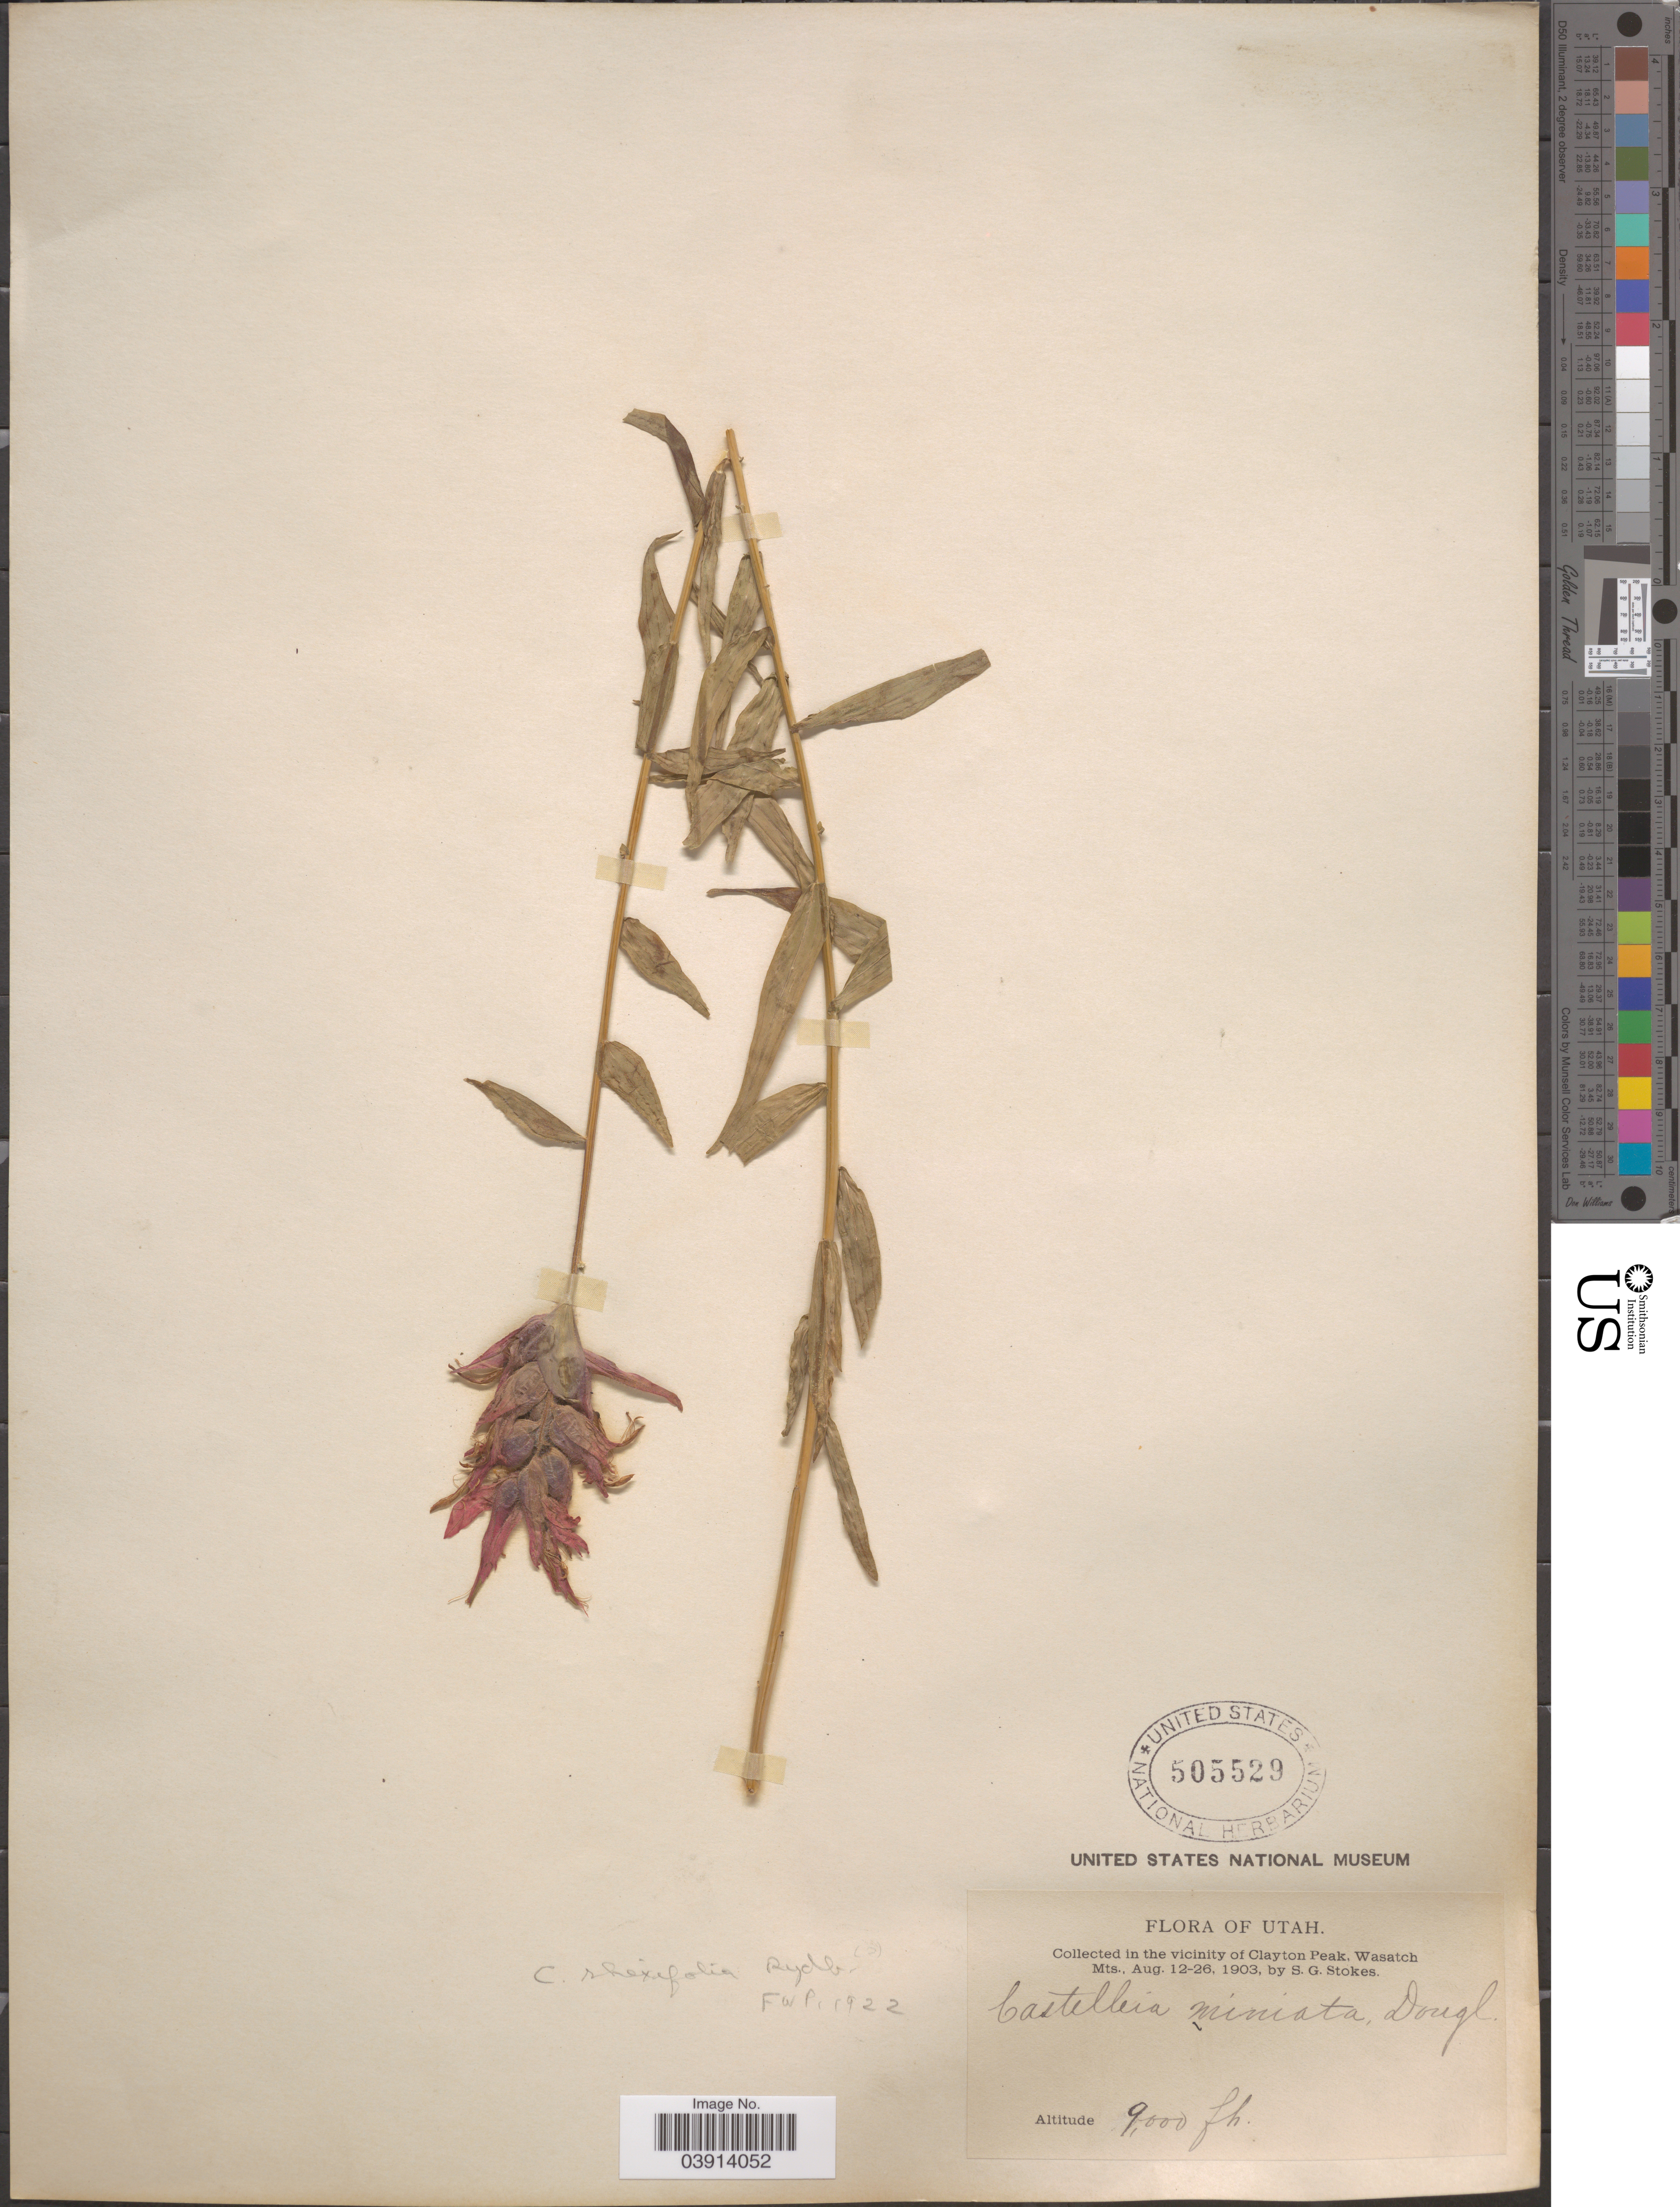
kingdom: Plantae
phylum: Tracheophyta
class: Magnoliopsida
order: Lamiales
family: Orobanchaceae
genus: Castilleja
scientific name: Castilleja rhexiifolia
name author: Rydb.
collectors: S. G. Stokes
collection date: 1903-08-12/1903-08-26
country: United States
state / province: Utah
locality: In the vicinity of Clayton Peak, Wasatch Mts.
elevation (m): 2743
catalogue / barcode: US 505529